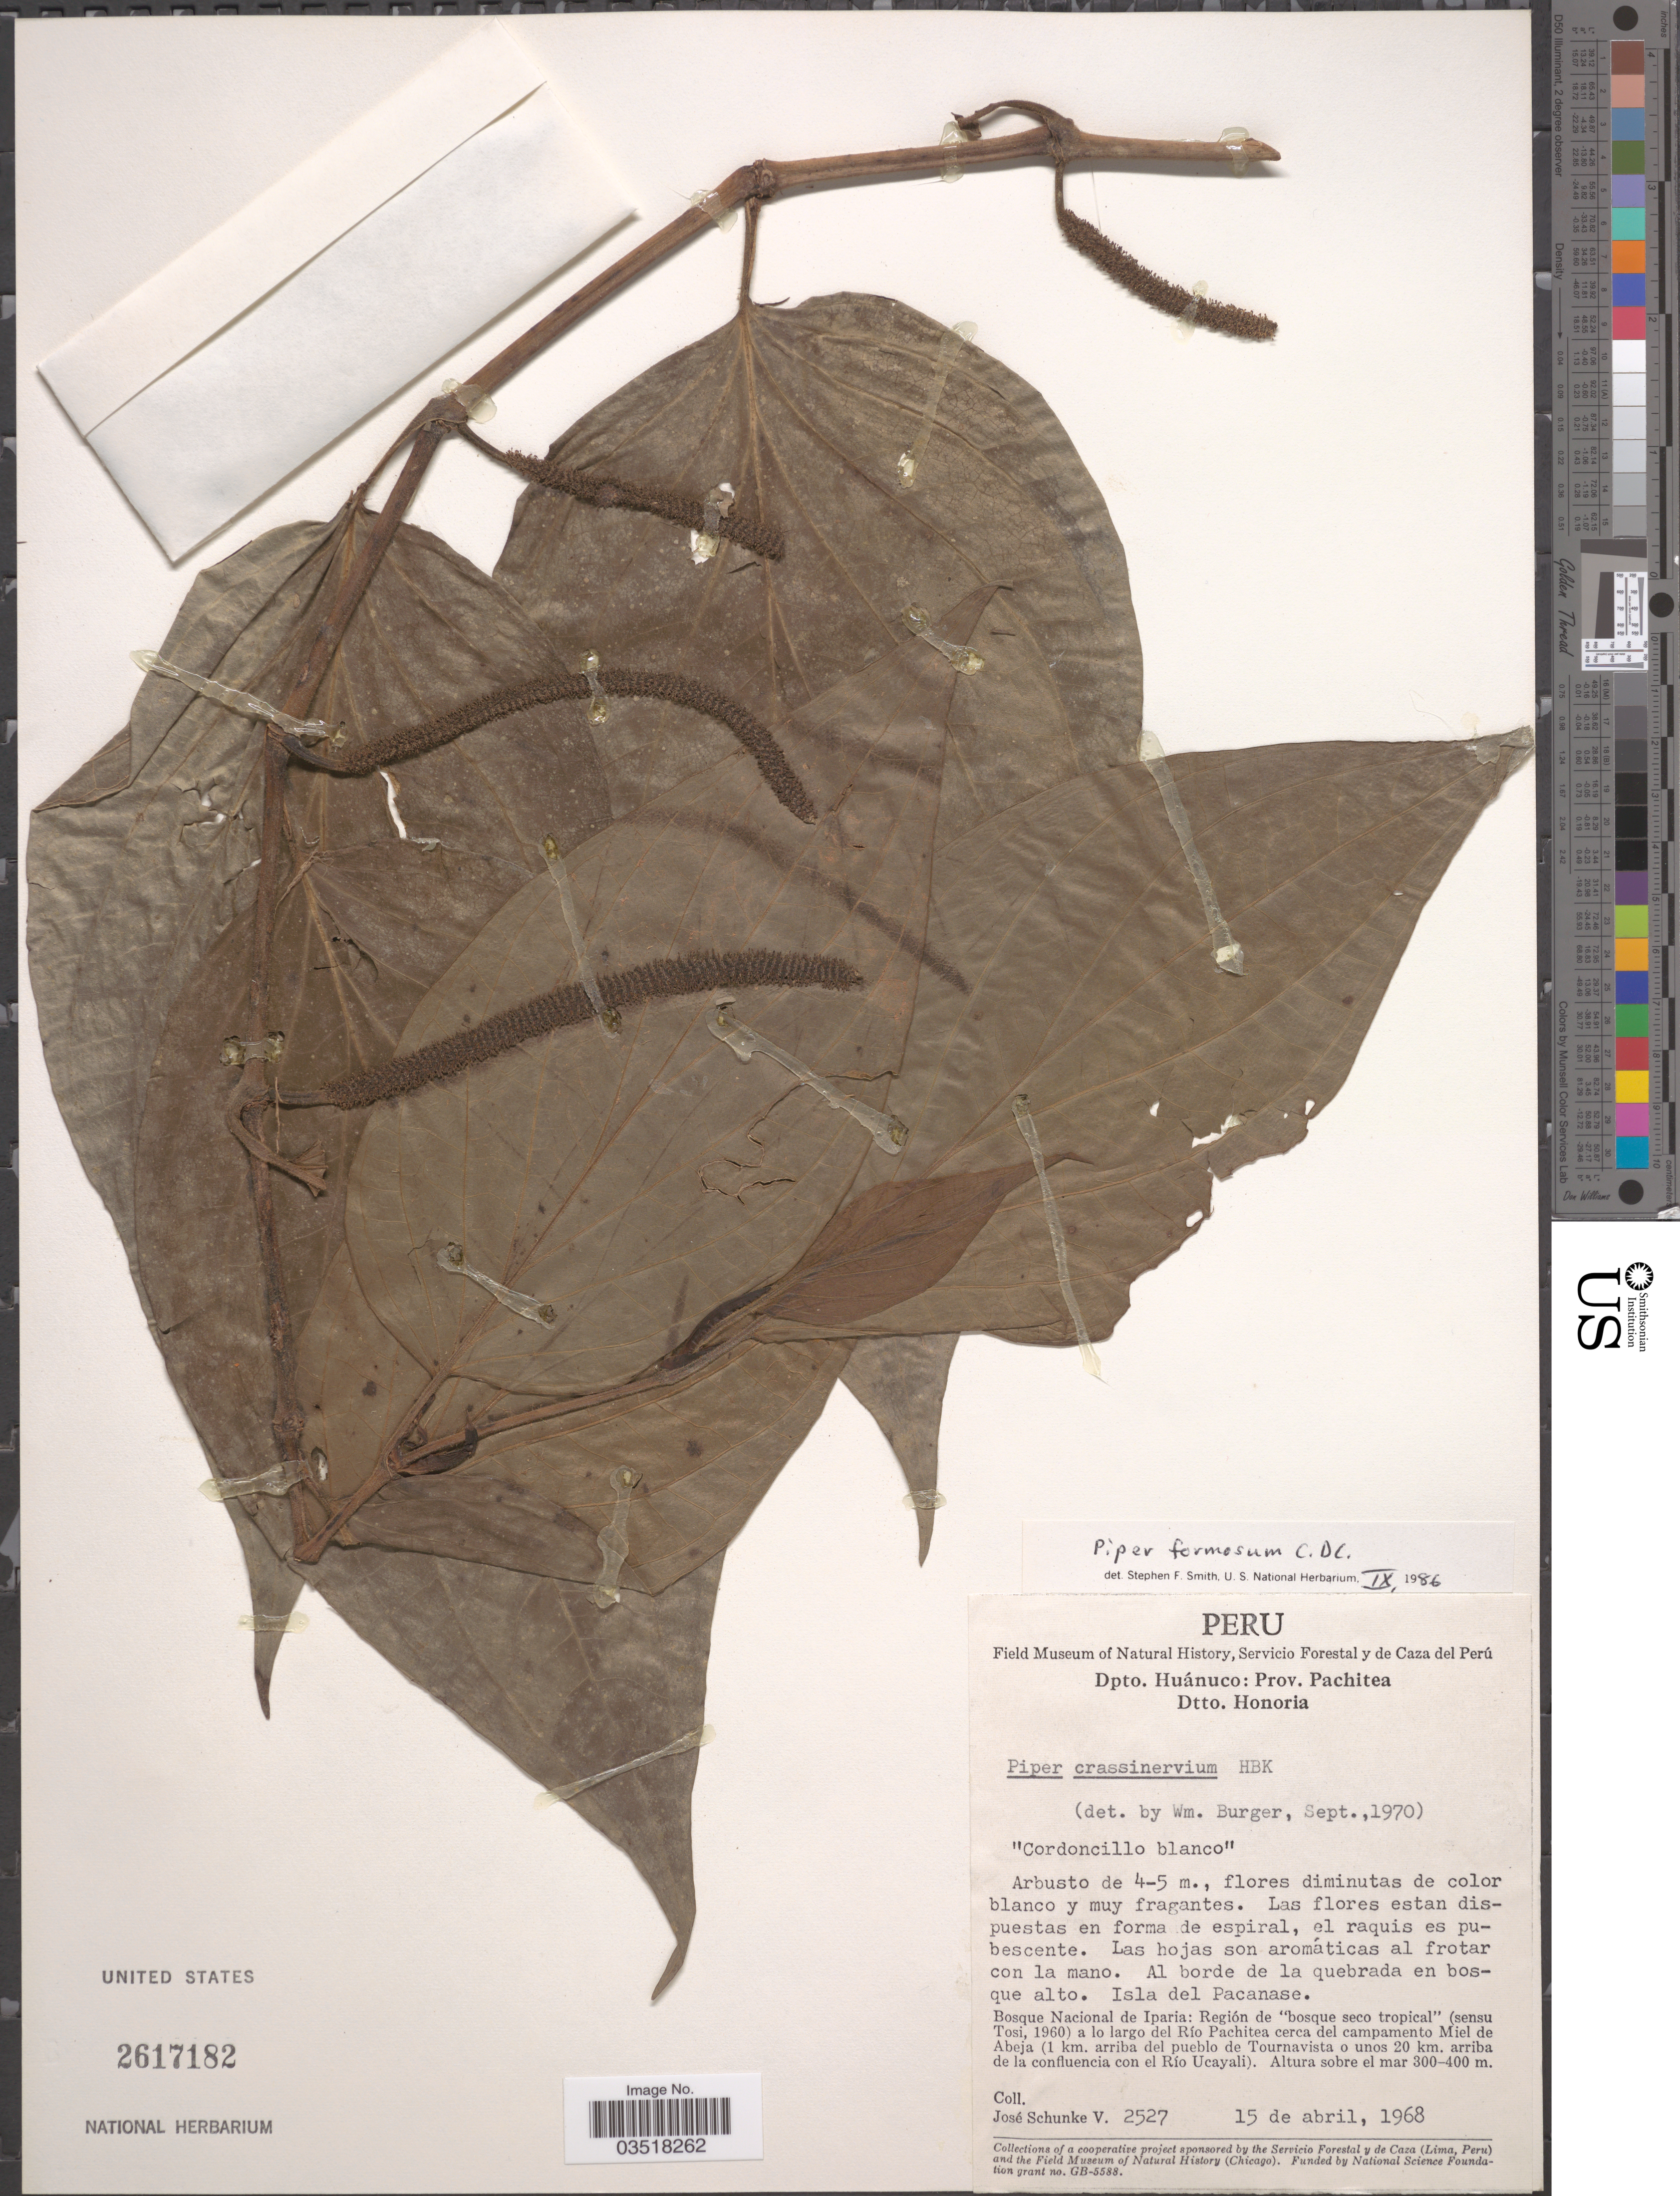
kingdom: Plantae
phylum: Tracheophyta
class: Magnoliopsida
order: Piperales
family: Piperaceae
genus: Piper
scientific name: Piper formosum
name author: C. DC.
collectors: J. Schunke Vigo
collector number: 2527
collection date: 1968-04-15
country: Peru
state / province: Huánuco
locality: Dpto. Huánuco: Prov. Pachitea. Dtto. Honoria. Isla del Pacanase. Bosque Nacional de Iparia: Región de "bosque seco tropical" (sensu Tosi, 1960) a lo largo del Río Pachitea cerca del campamento Miel de Abeja (1 km. arriba del pueblo de Tournavista o unos 20 km. arriba de la confluencia con el Río Ucayali).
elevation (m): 300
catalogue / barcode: US 2617182